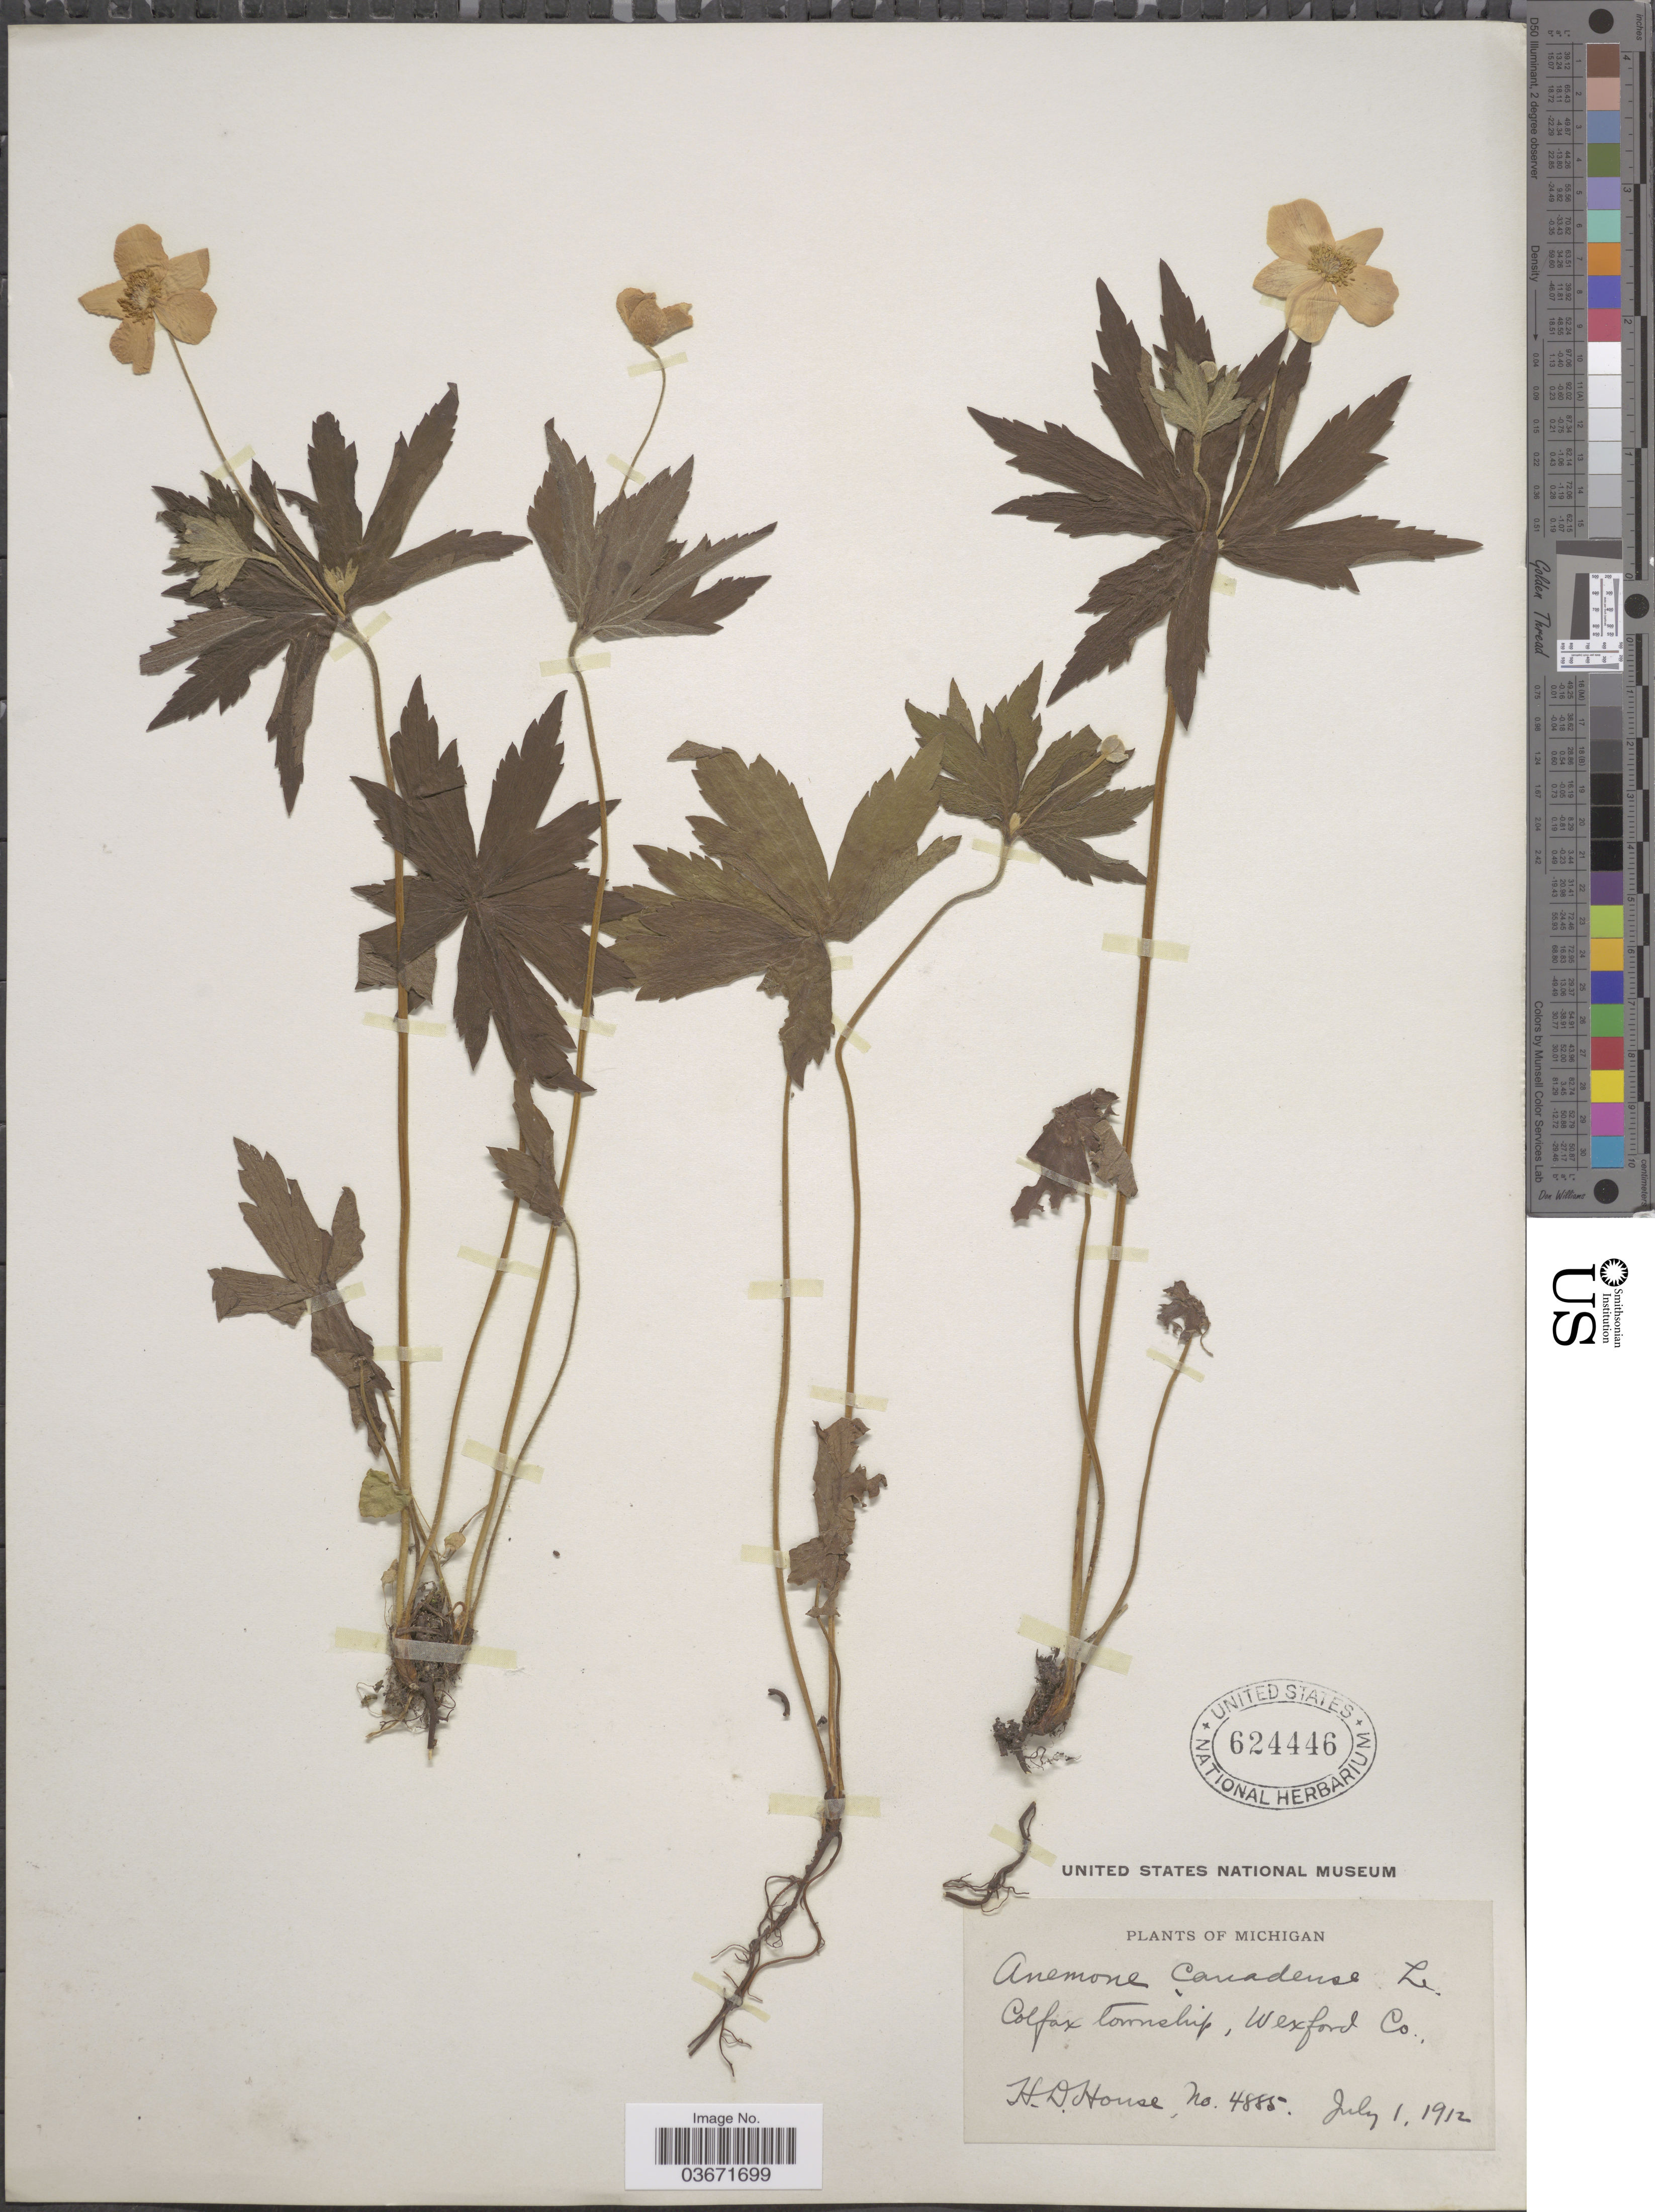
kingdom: Plantae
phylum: Tracheophyta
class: Magnoliopsida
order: Ranunculales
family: Ranunculaceae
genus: Anemone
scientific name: Anemone canadensis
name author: L.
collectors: H. D. House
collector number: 4885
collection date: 1912-07-01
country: United States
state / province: Michigan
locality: Colfax Township, Wexford Co.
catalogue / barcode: US 624446